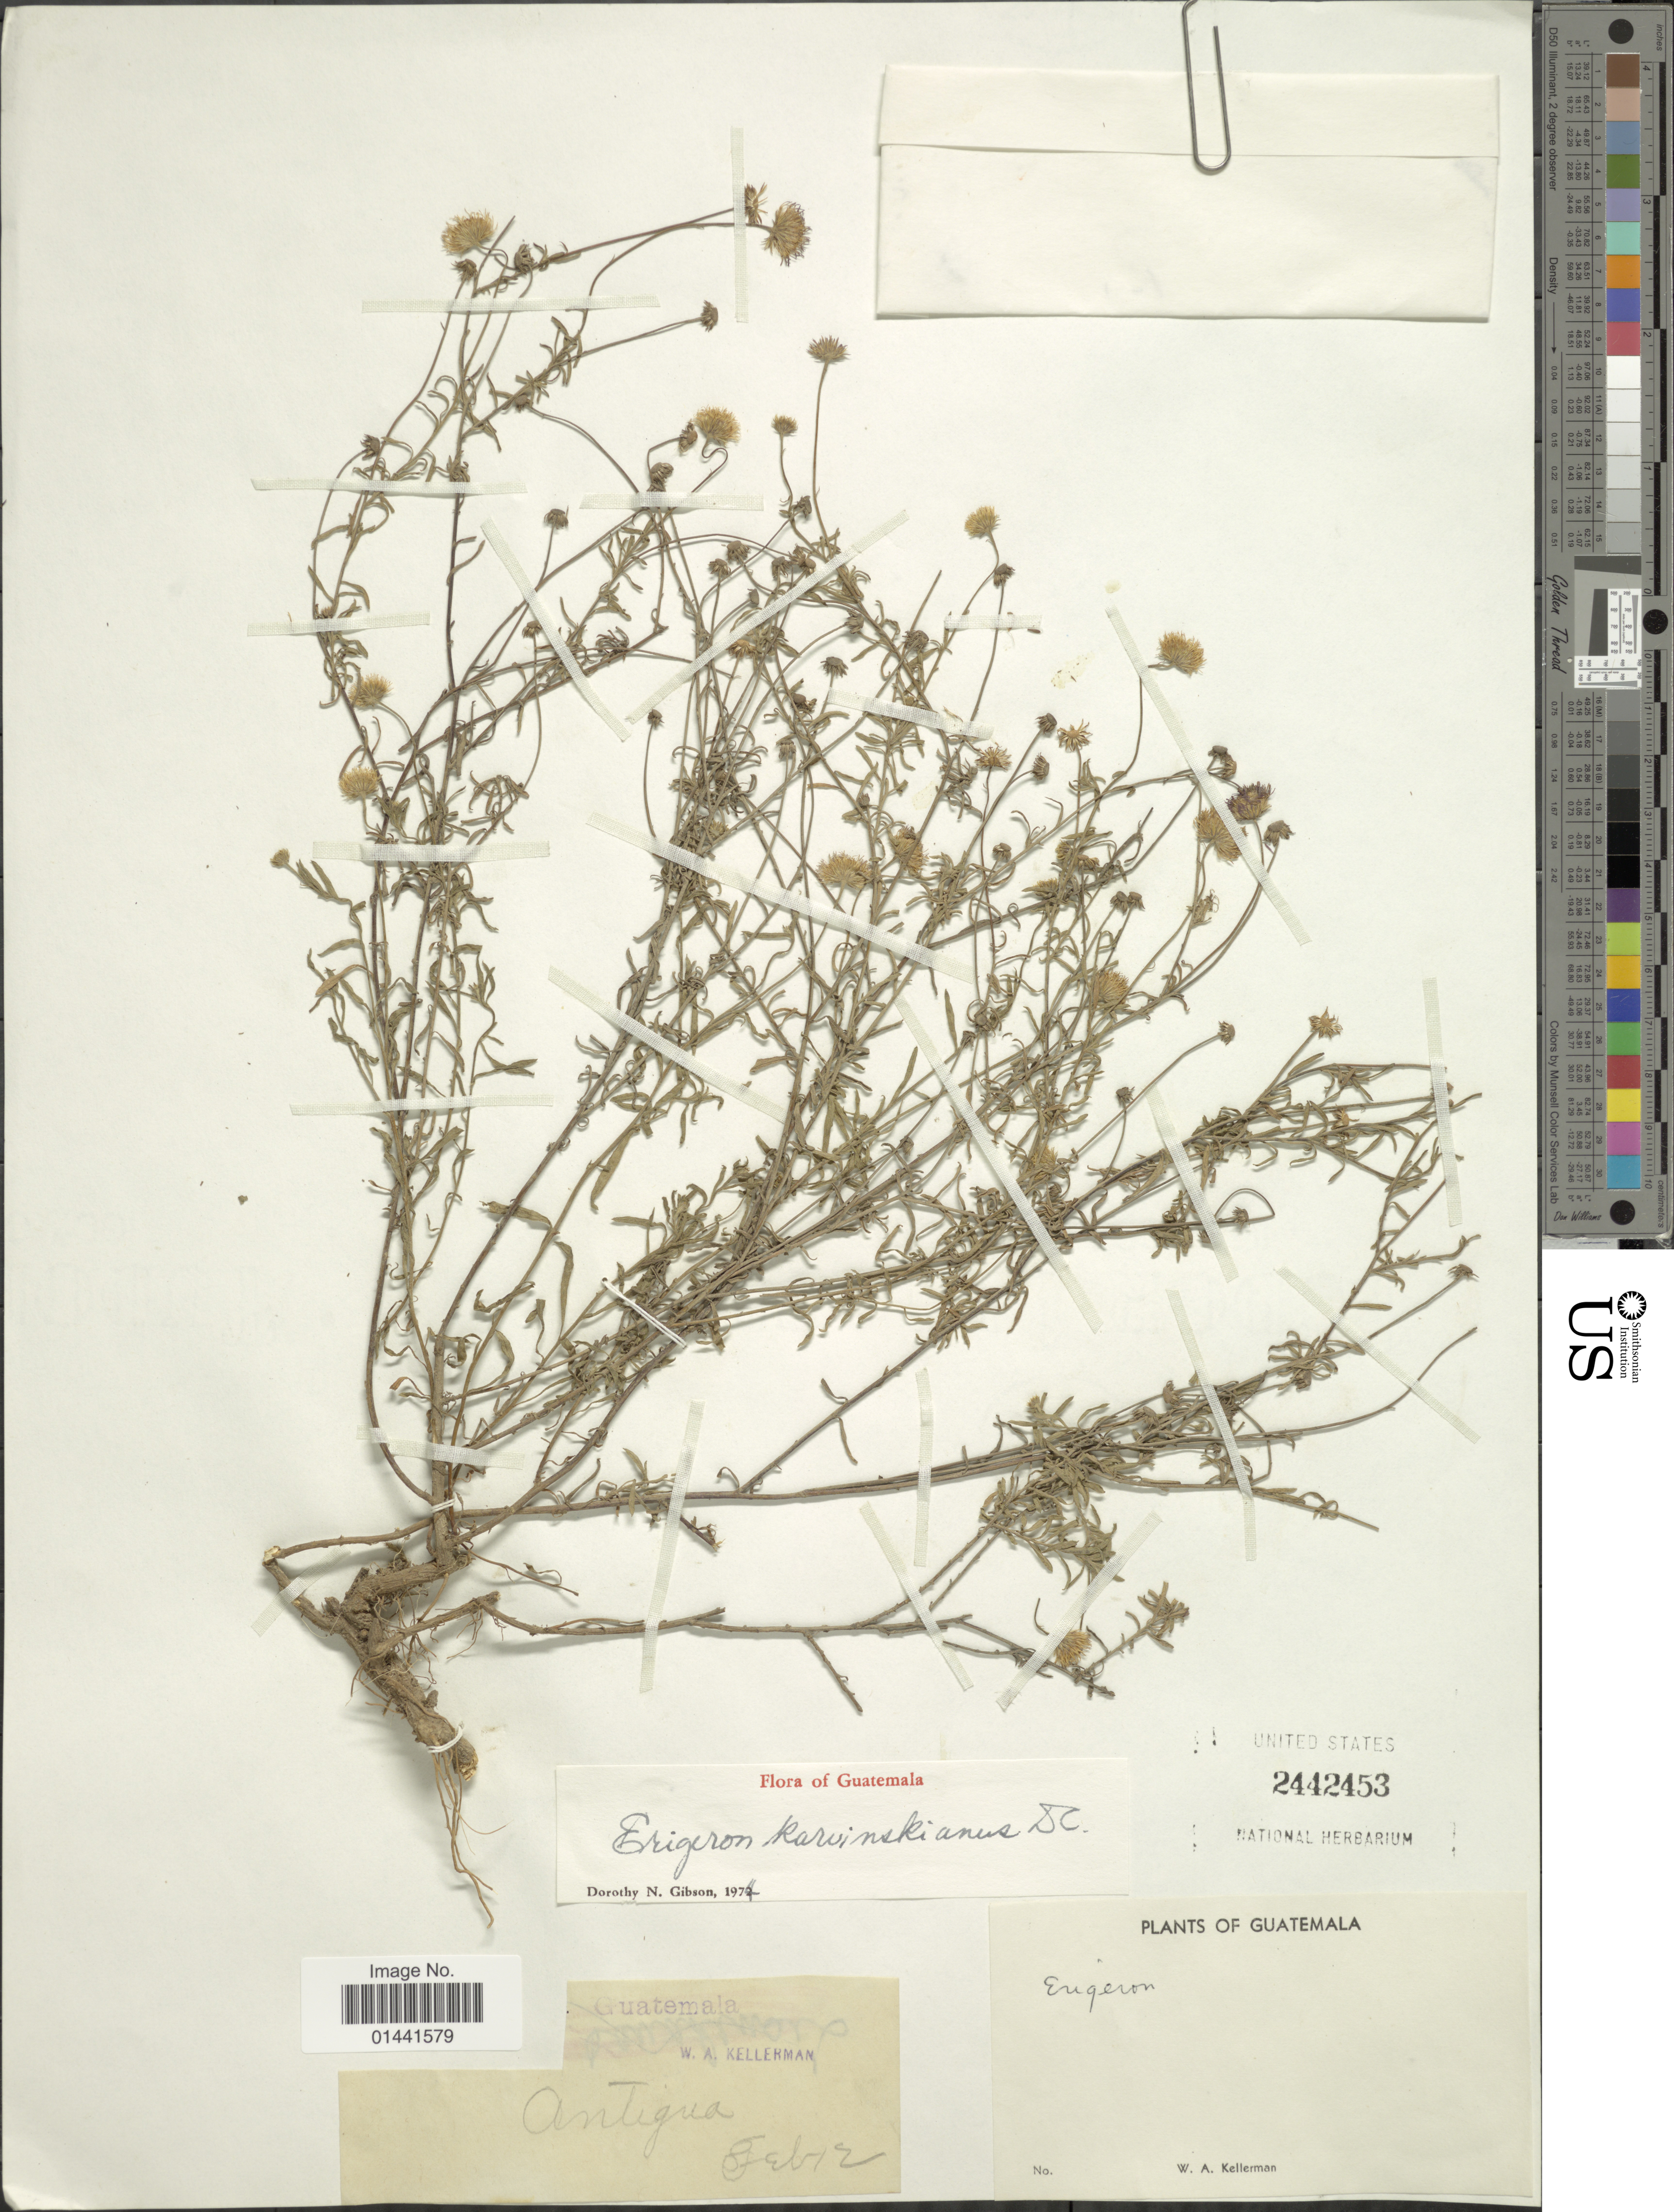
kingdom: Plantae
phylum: Tracheophyta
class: Magnoliopsida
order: Asterales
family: Asteraceae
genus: Erigeron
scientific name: Erigeron karvinskianus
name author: DC.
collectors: W. Kellerman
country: Guatemala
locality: Antigua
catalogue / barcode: US 2442453